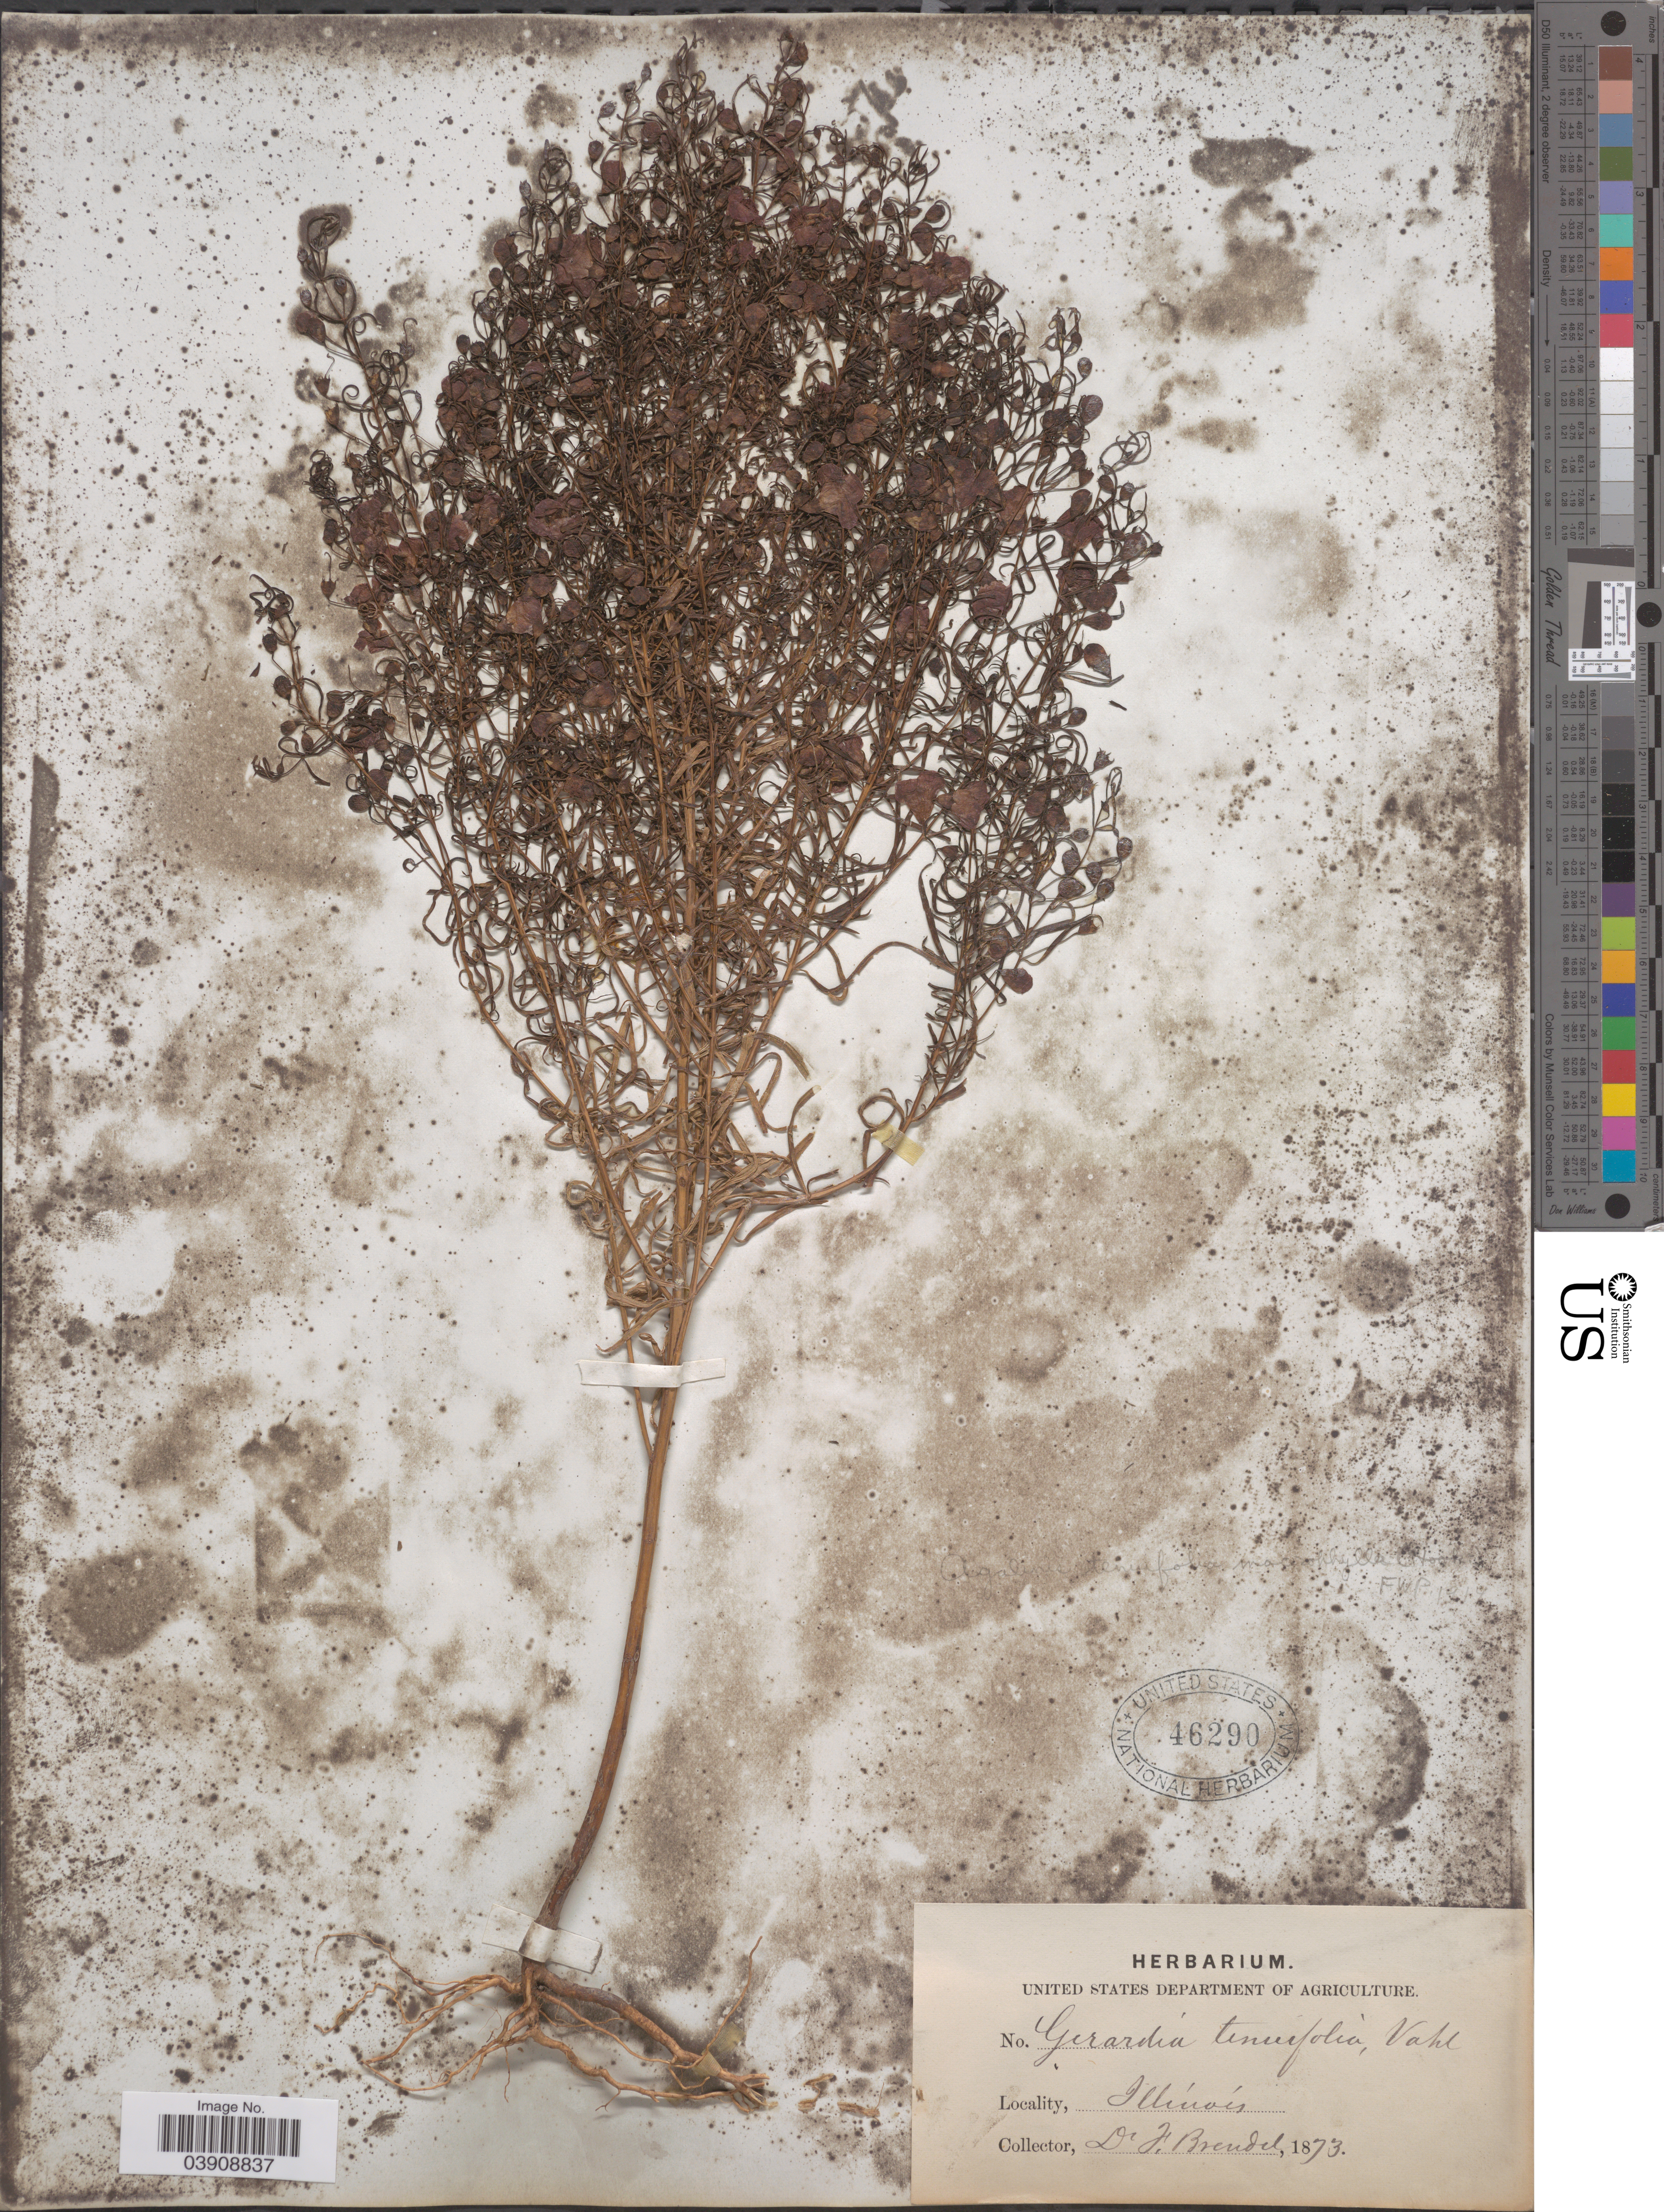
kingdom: Plantae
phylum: Tracheophyta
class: Magnoliopsida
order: Lamiales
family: Orobanchaceae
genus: Agalinis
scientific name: Agalinis tenuifolia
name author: (Vahl) Raf.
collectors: J. Brendel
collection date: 1873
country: United States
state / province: Illinois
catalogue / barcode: US 46290